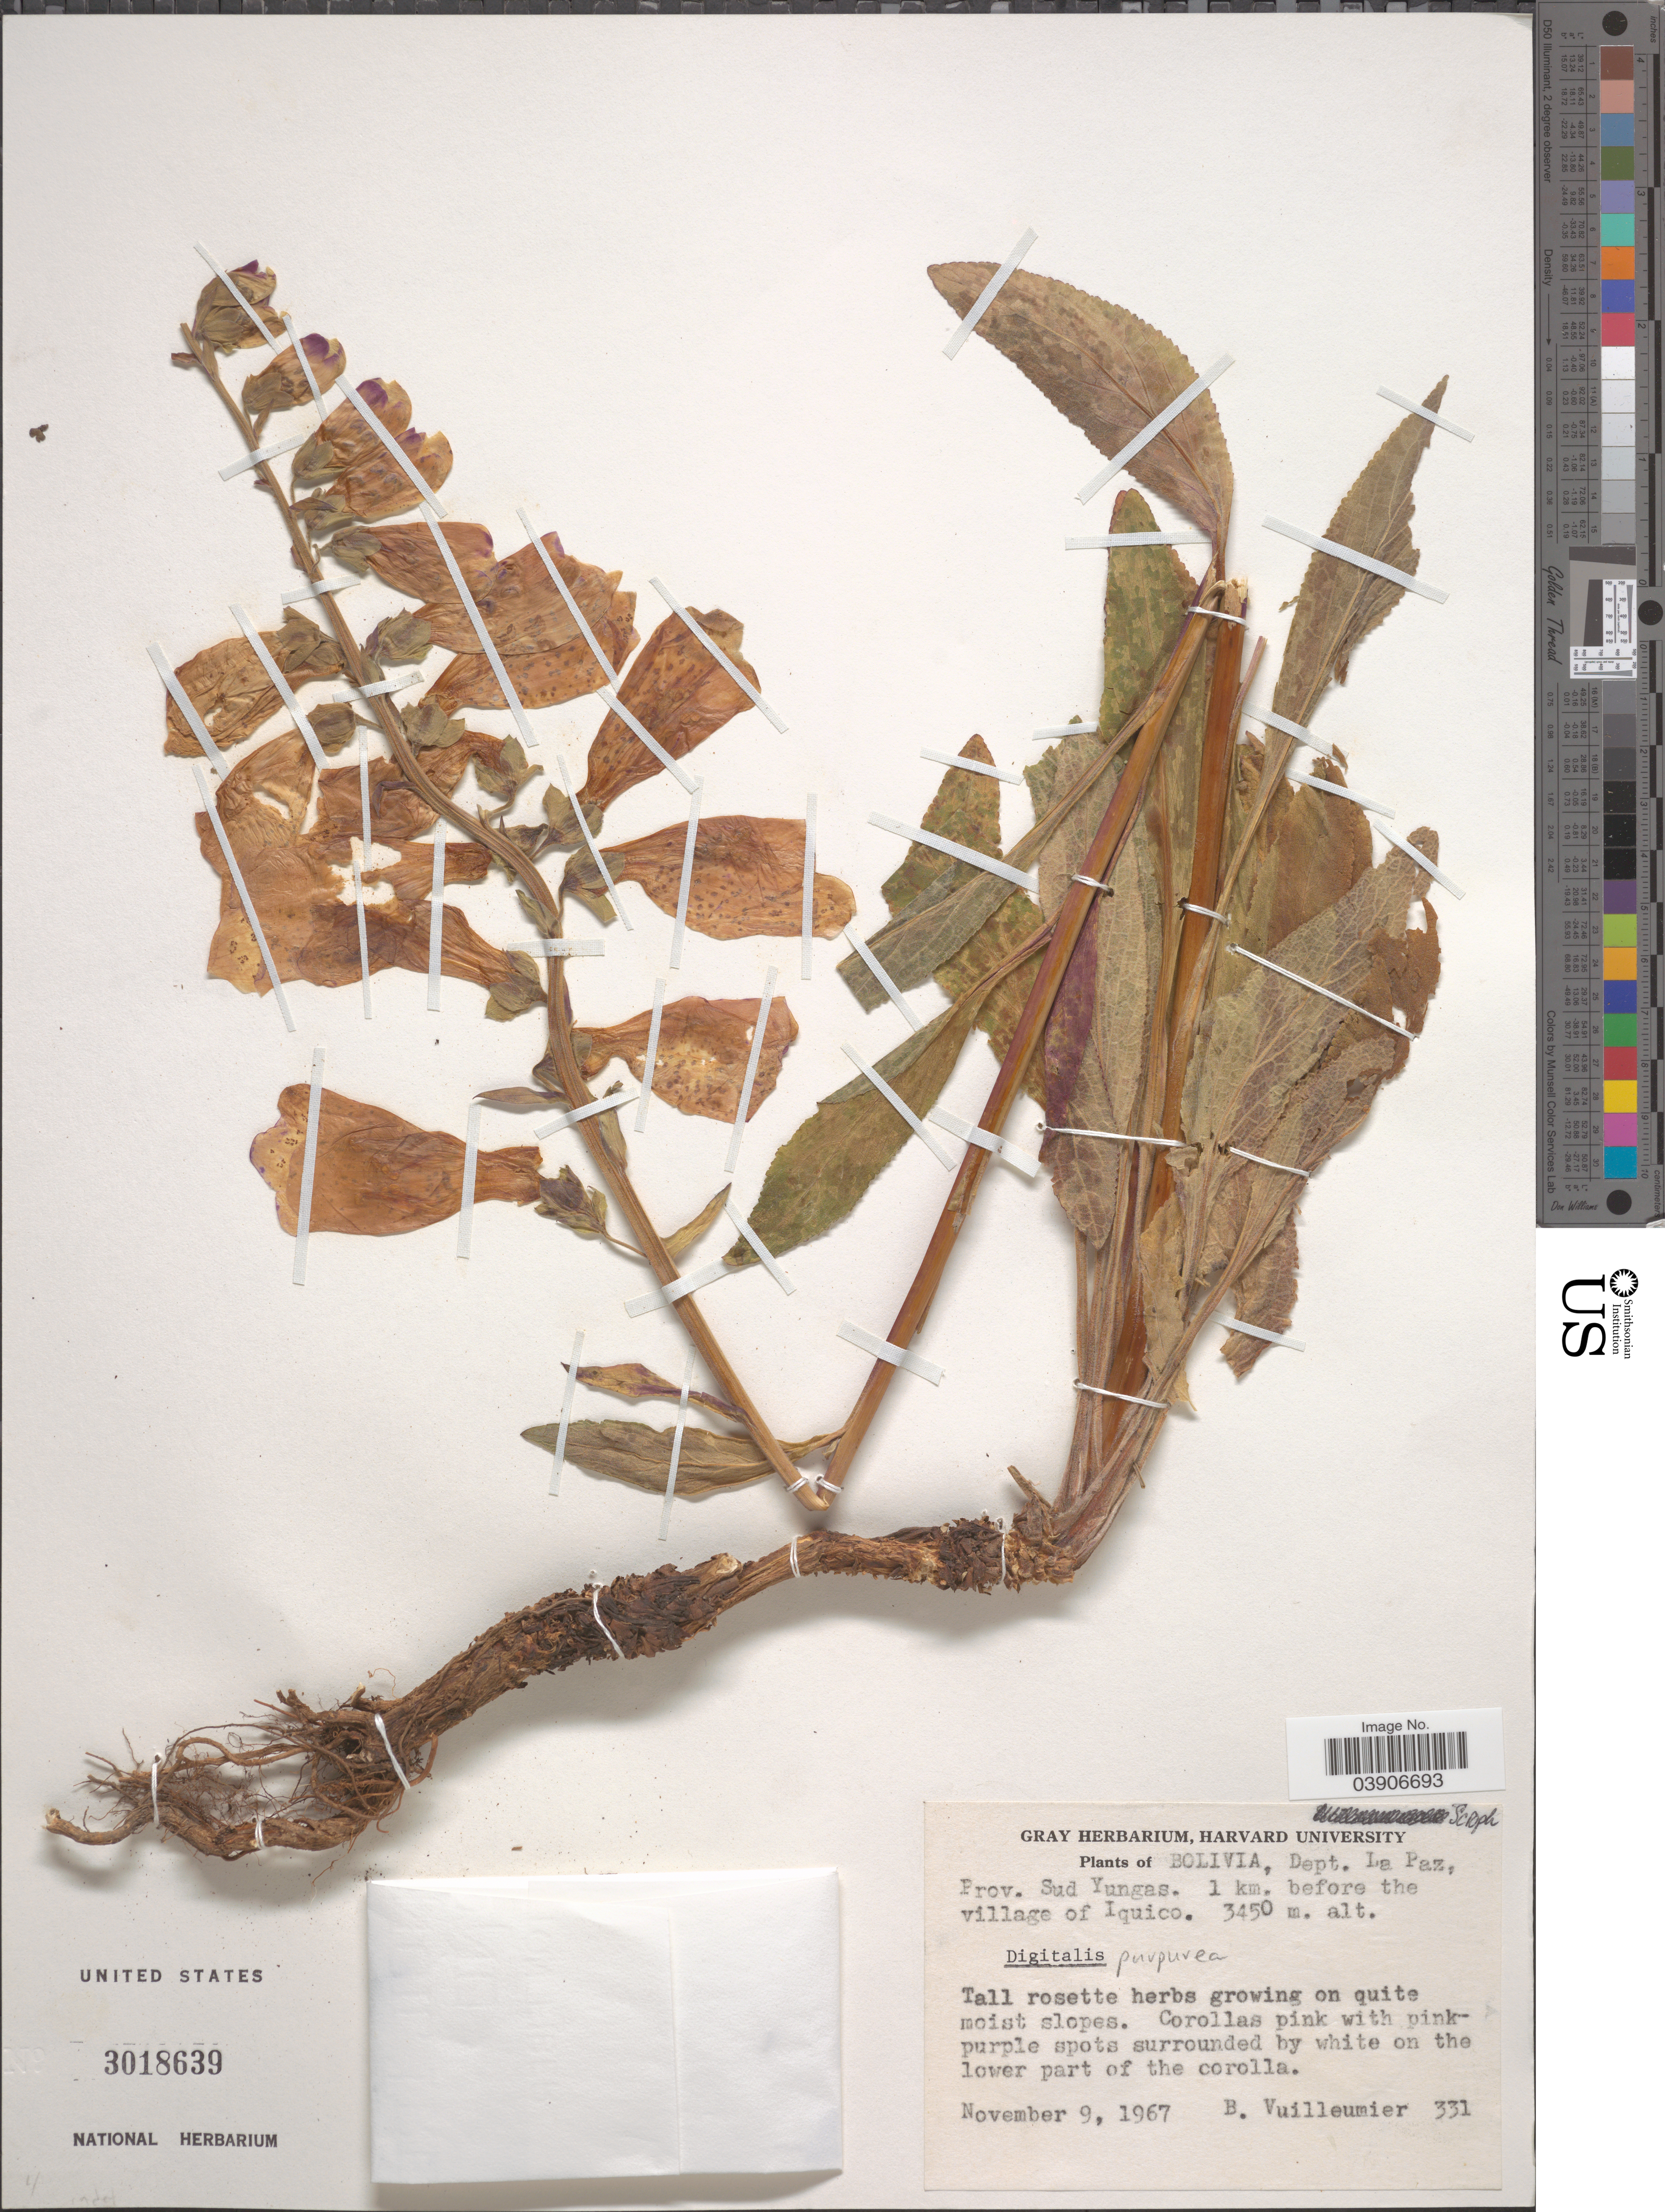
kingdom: Plantae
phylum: Tracheophyta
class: Magnoliopsida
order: Lamiales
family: Plantaginaceae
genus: Digitalis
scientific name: Digitalis purpurea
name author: L.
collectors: B. Vuilleumier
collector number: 331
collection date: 1967-11-09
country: Bolivia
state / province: La Paz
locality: Dept. La Paz, Prov. Sud Yungas. 1 km. before the village of Iquico.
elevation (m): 3450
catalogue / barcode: US 3018639